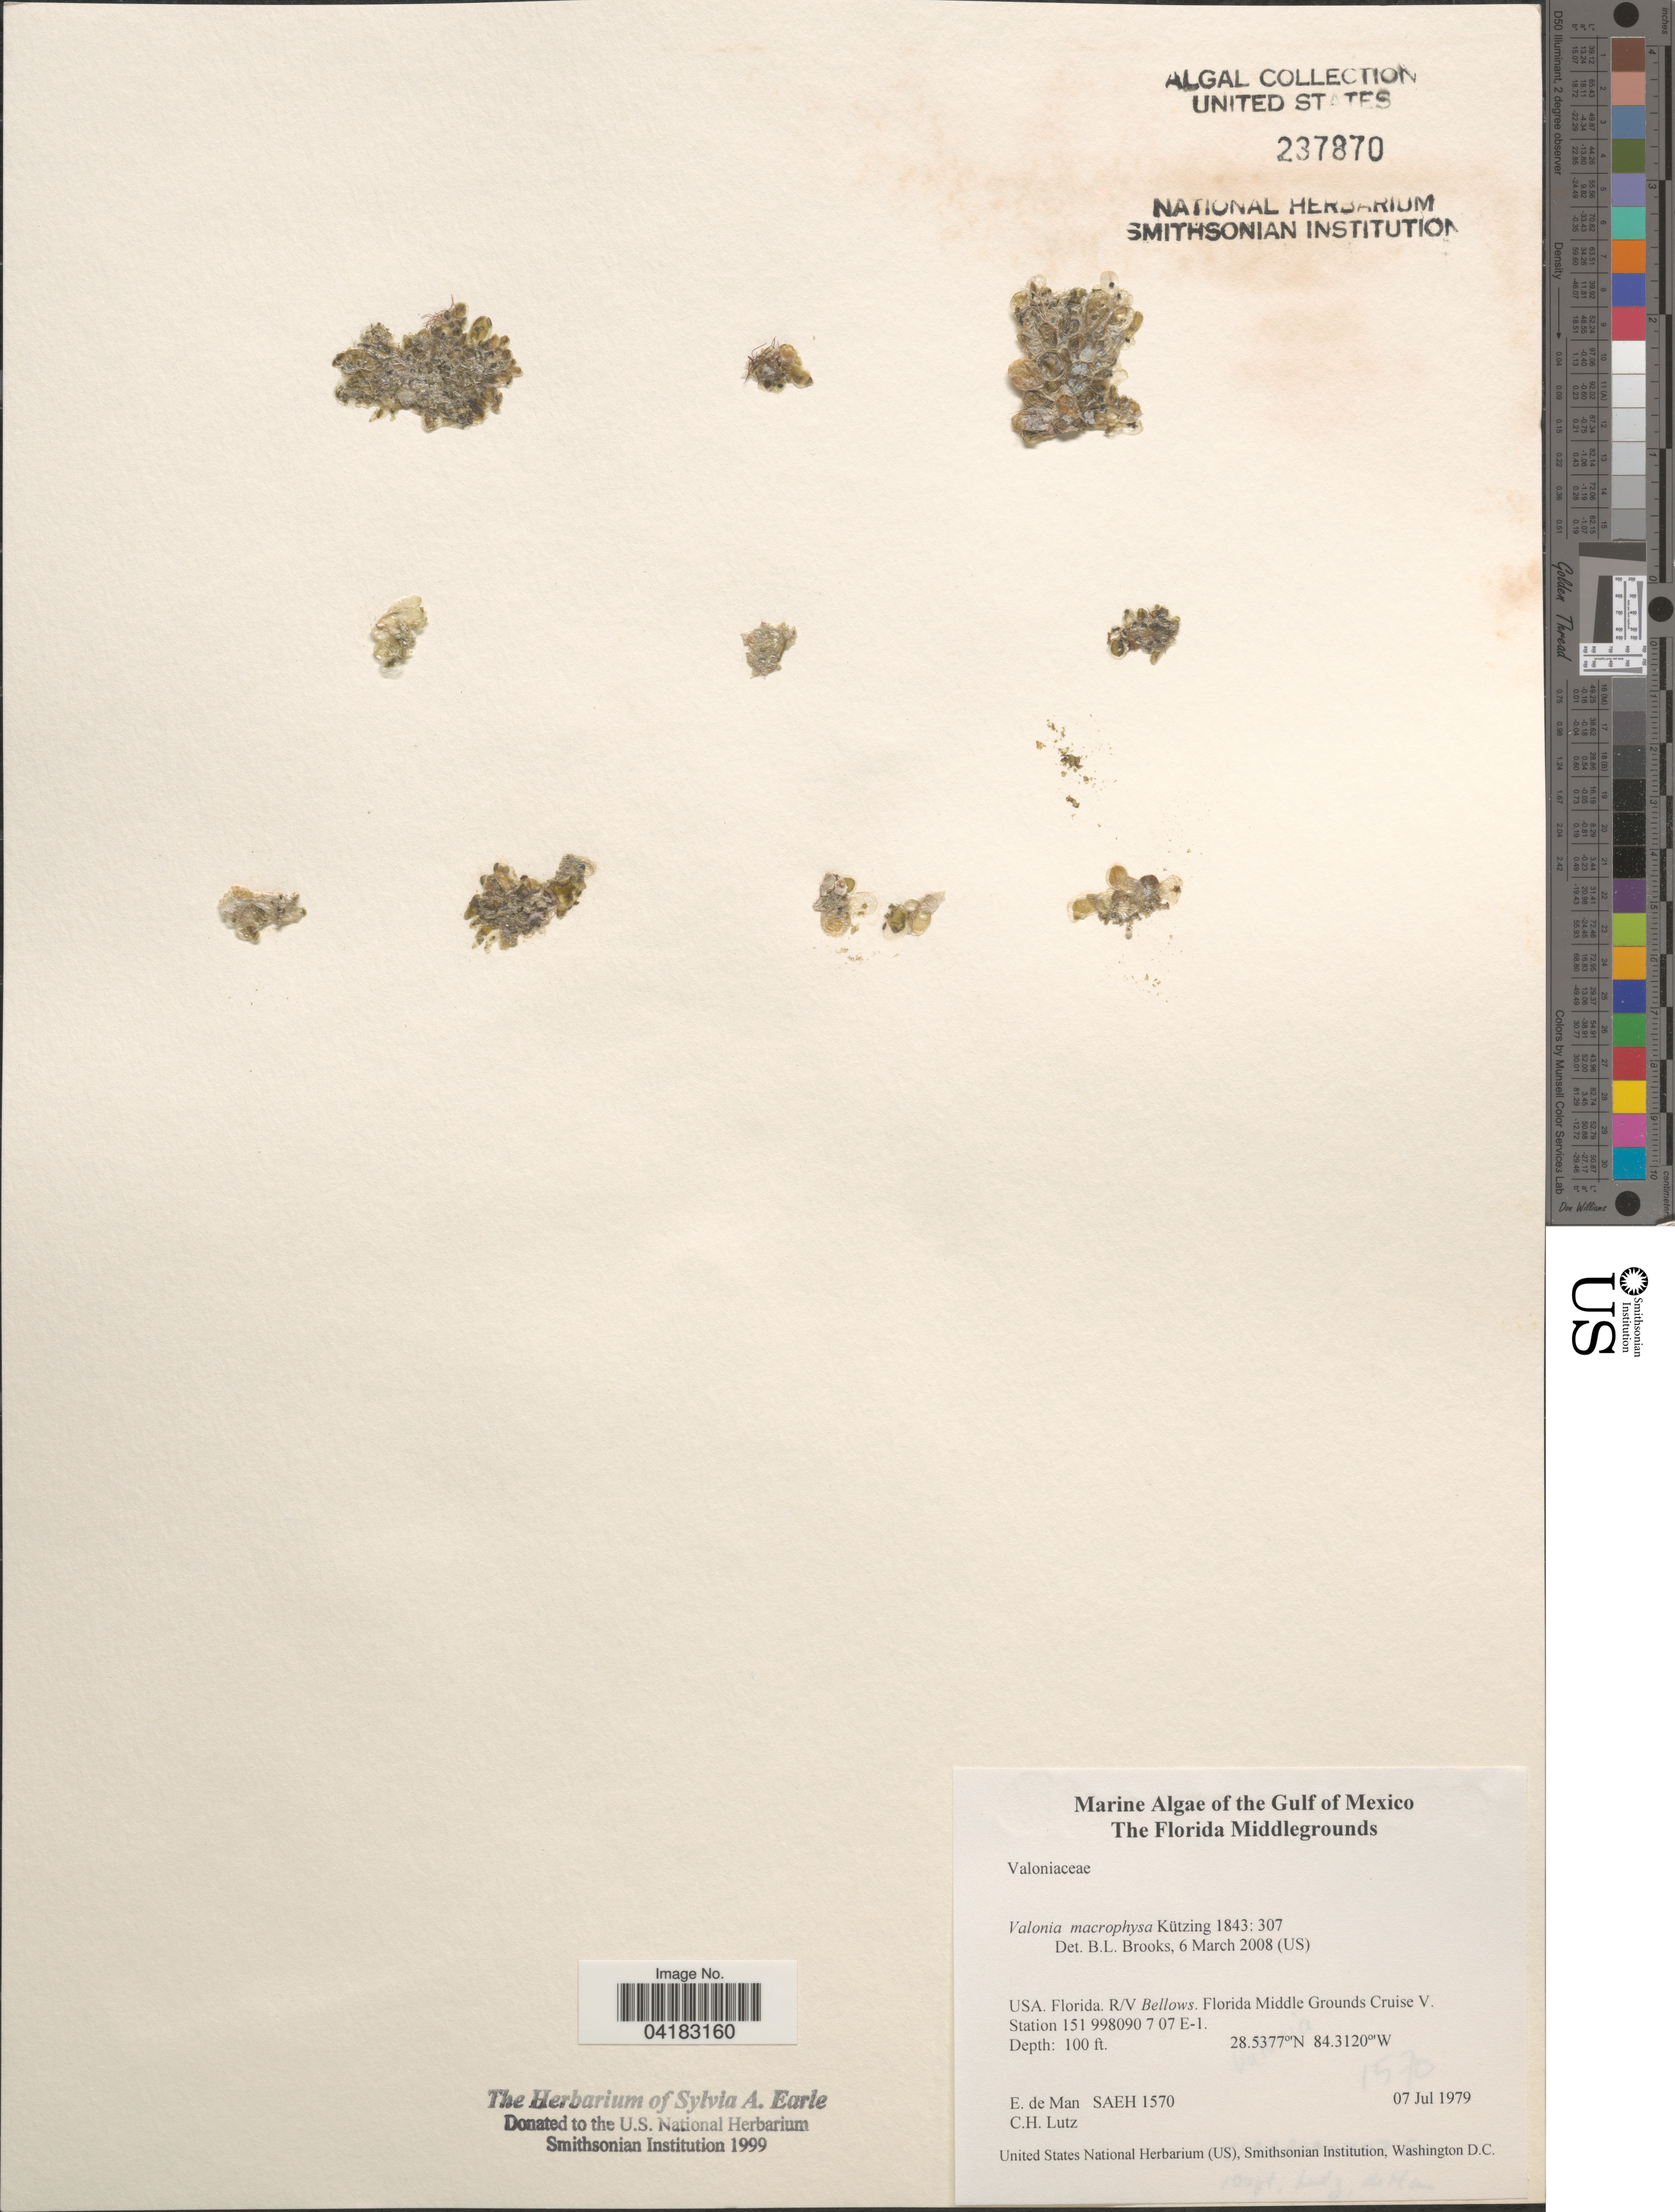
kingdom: Plantae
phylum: Chlorophyta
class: Ulvophyceae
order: Siphonocladales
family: Valoniaceae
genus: Valonia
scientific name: Valonia macrophysa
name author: Kütz.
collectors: E. de Man & C. Lutz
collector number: SAEH1570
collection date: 1979-07-07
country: United States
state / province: Florida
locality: Gulf of Mexico. R/V Bellows. Florida Middle Grounds Cruise V. Station 151 998090 7 07 E-1.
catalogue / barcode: US 237870